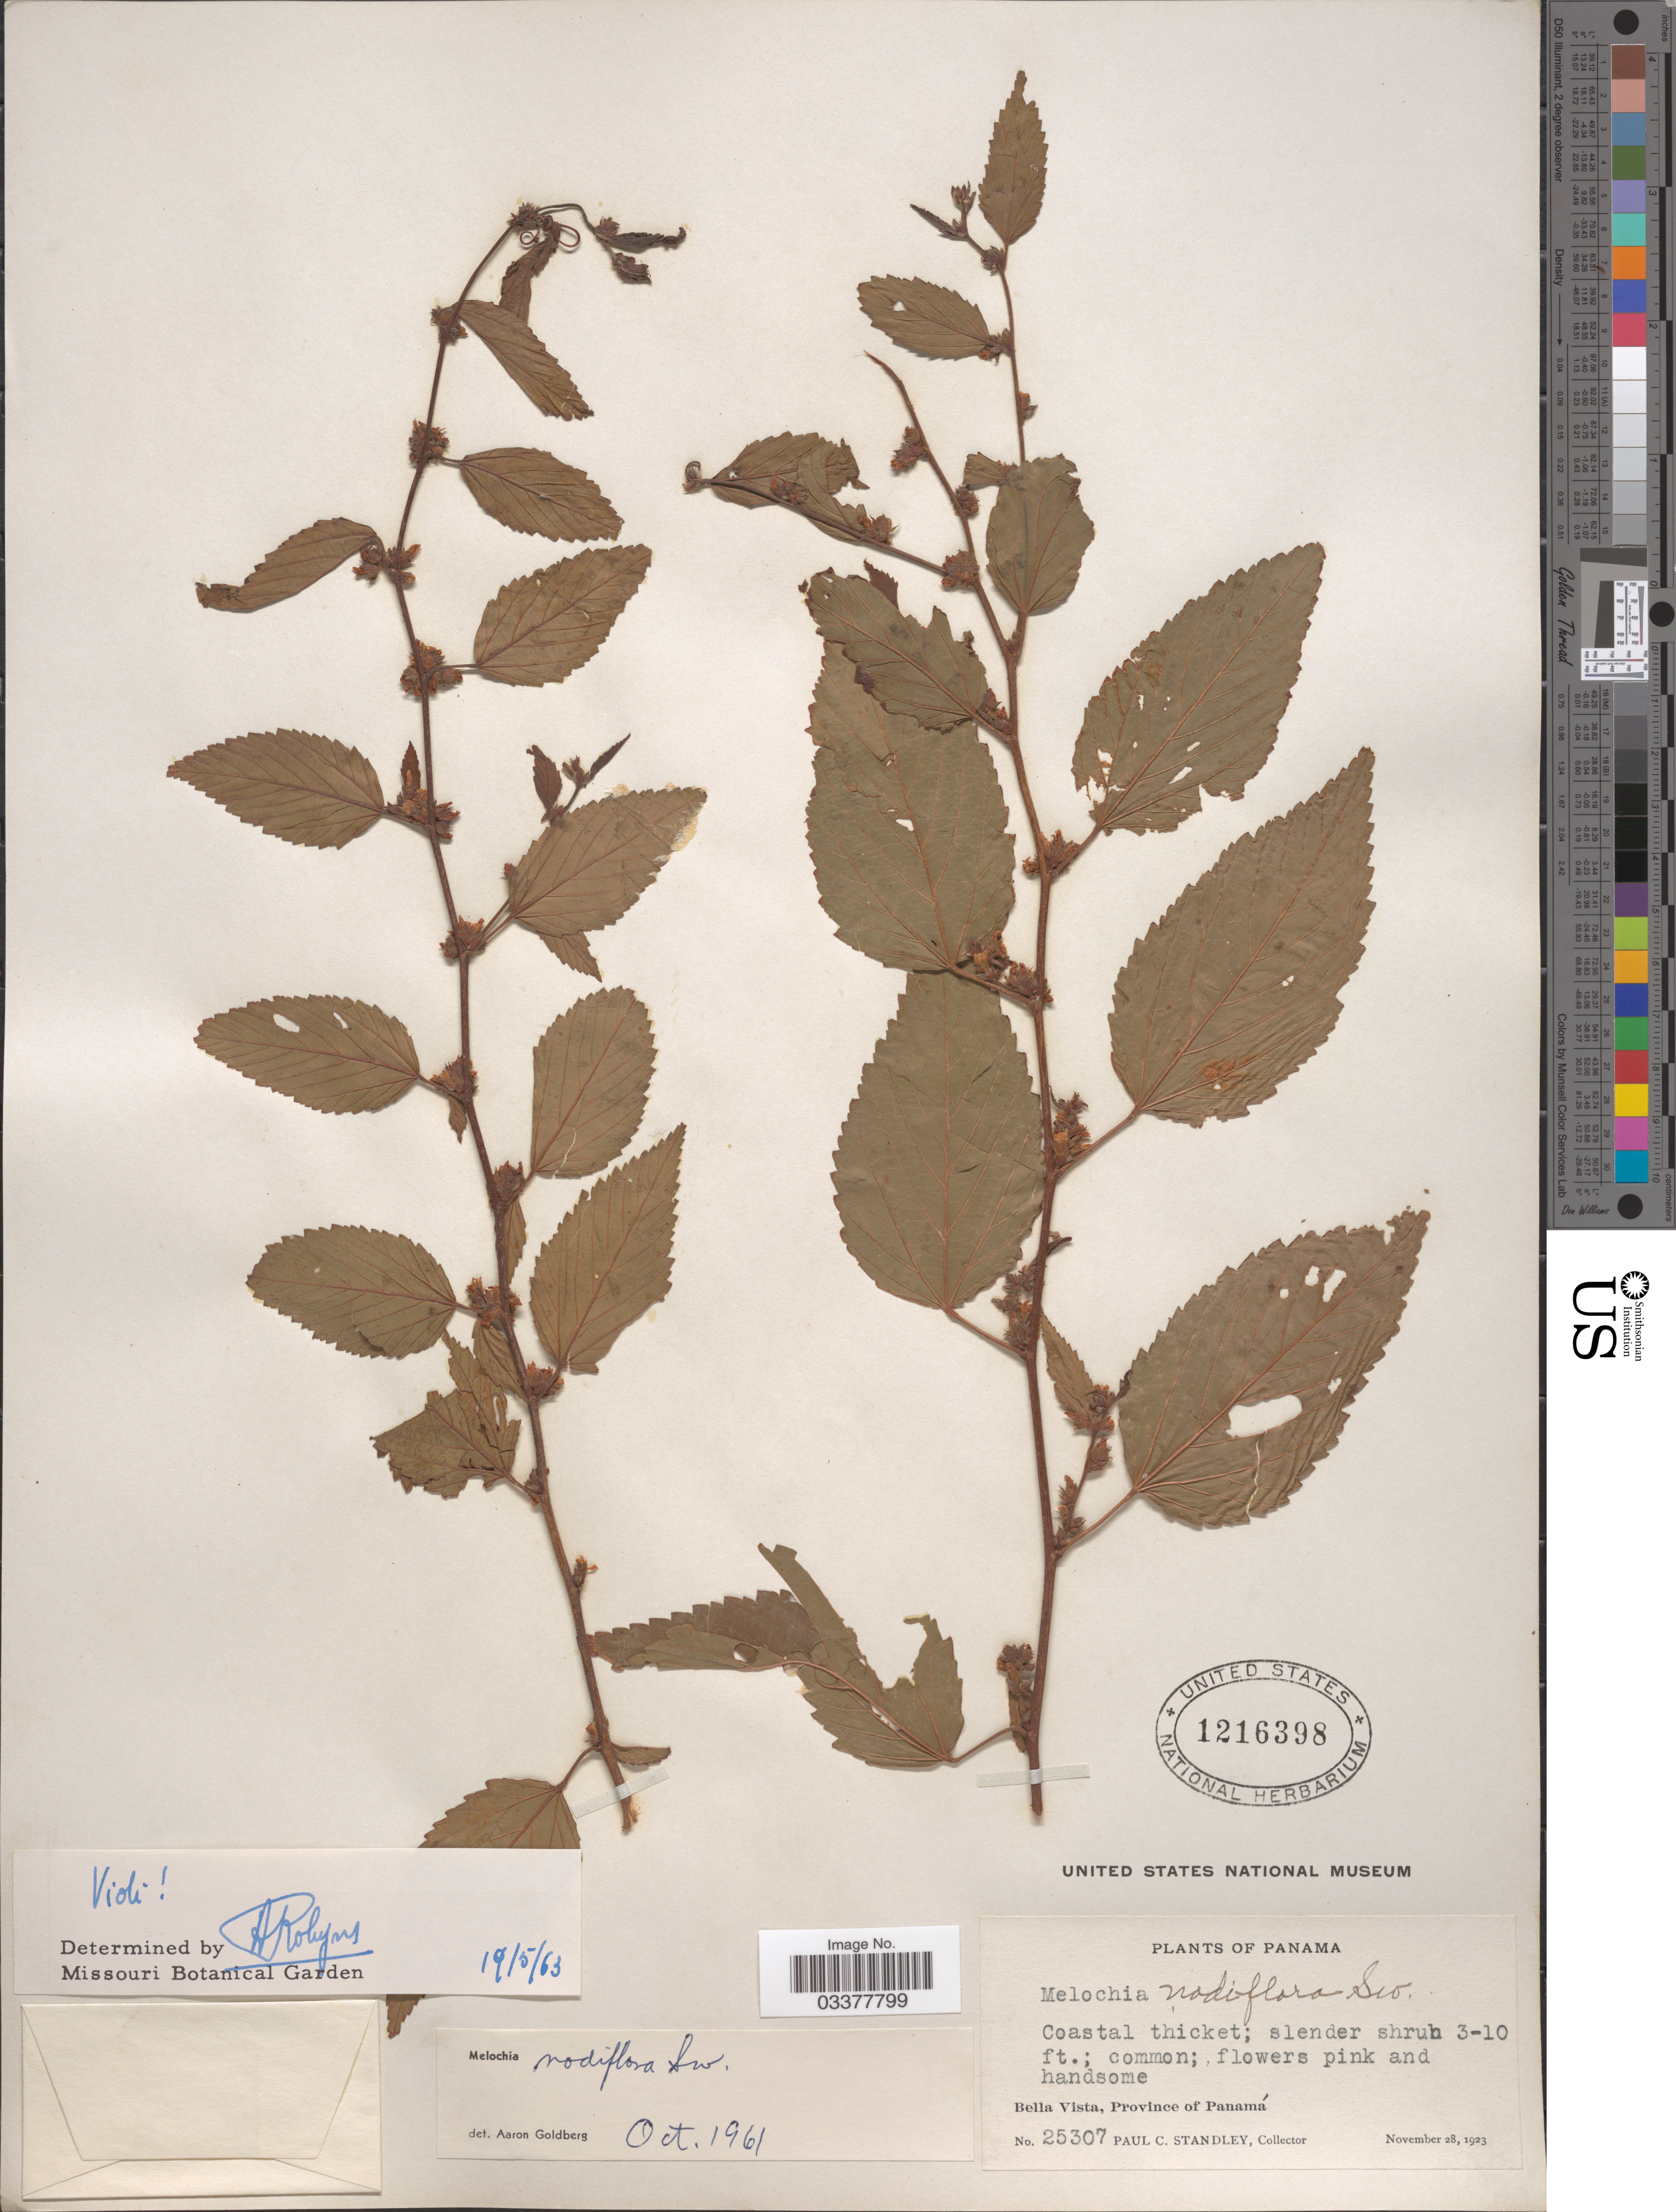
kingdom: Plantae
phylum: Tracheophyta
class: Magnoliopsida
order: Malvales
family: Malvaceae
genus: Melochia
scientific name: Melochia nodiflora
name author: Sw.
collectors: P. C. Standley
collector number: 25307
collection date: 1923-11-28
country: Panama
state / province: Panamá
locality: Bella Vista.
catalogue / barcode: US 1216398